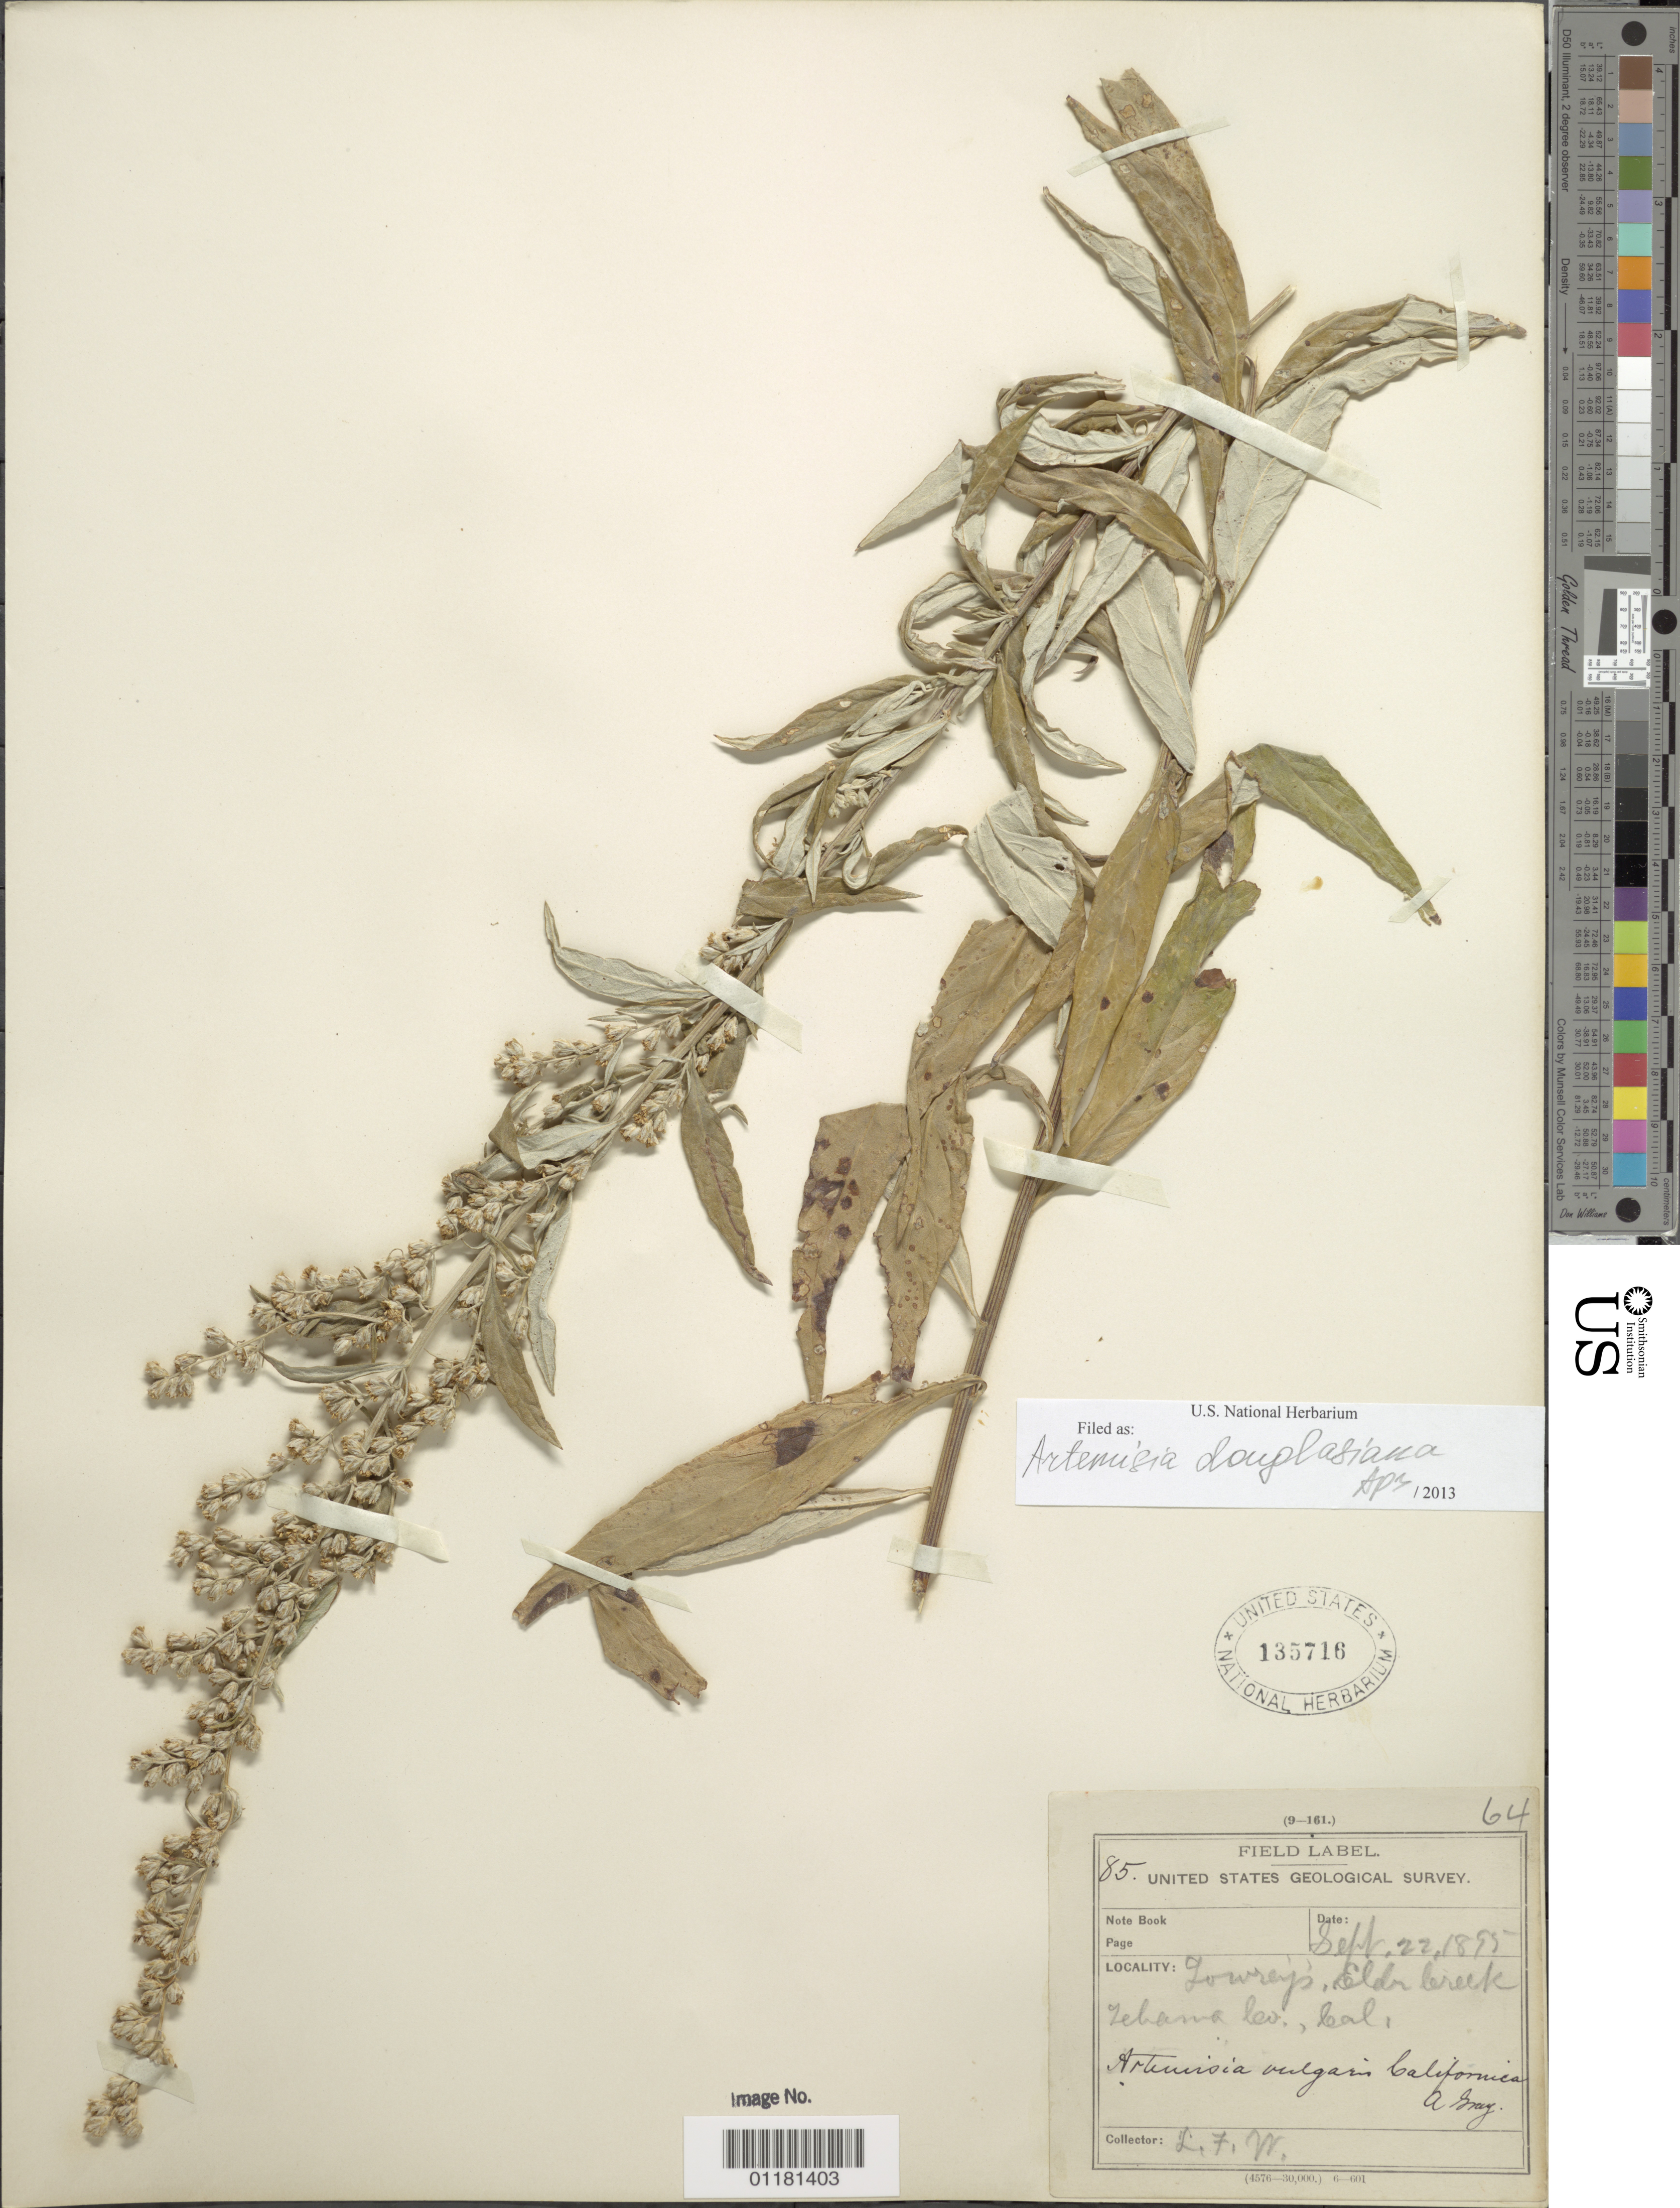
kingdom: Plantae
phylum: Tracheophyta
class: Magnoliopsida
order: Asterales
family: Asteraceae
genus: Artemisia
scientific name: Artemisia douglasiana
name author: Besser ex Hook.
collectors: L. F. Ward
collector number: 85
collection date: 1895-09-22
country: United States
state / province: California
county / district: Tehama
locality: Lowrey's on Eelder Creek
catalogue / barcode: US 135716